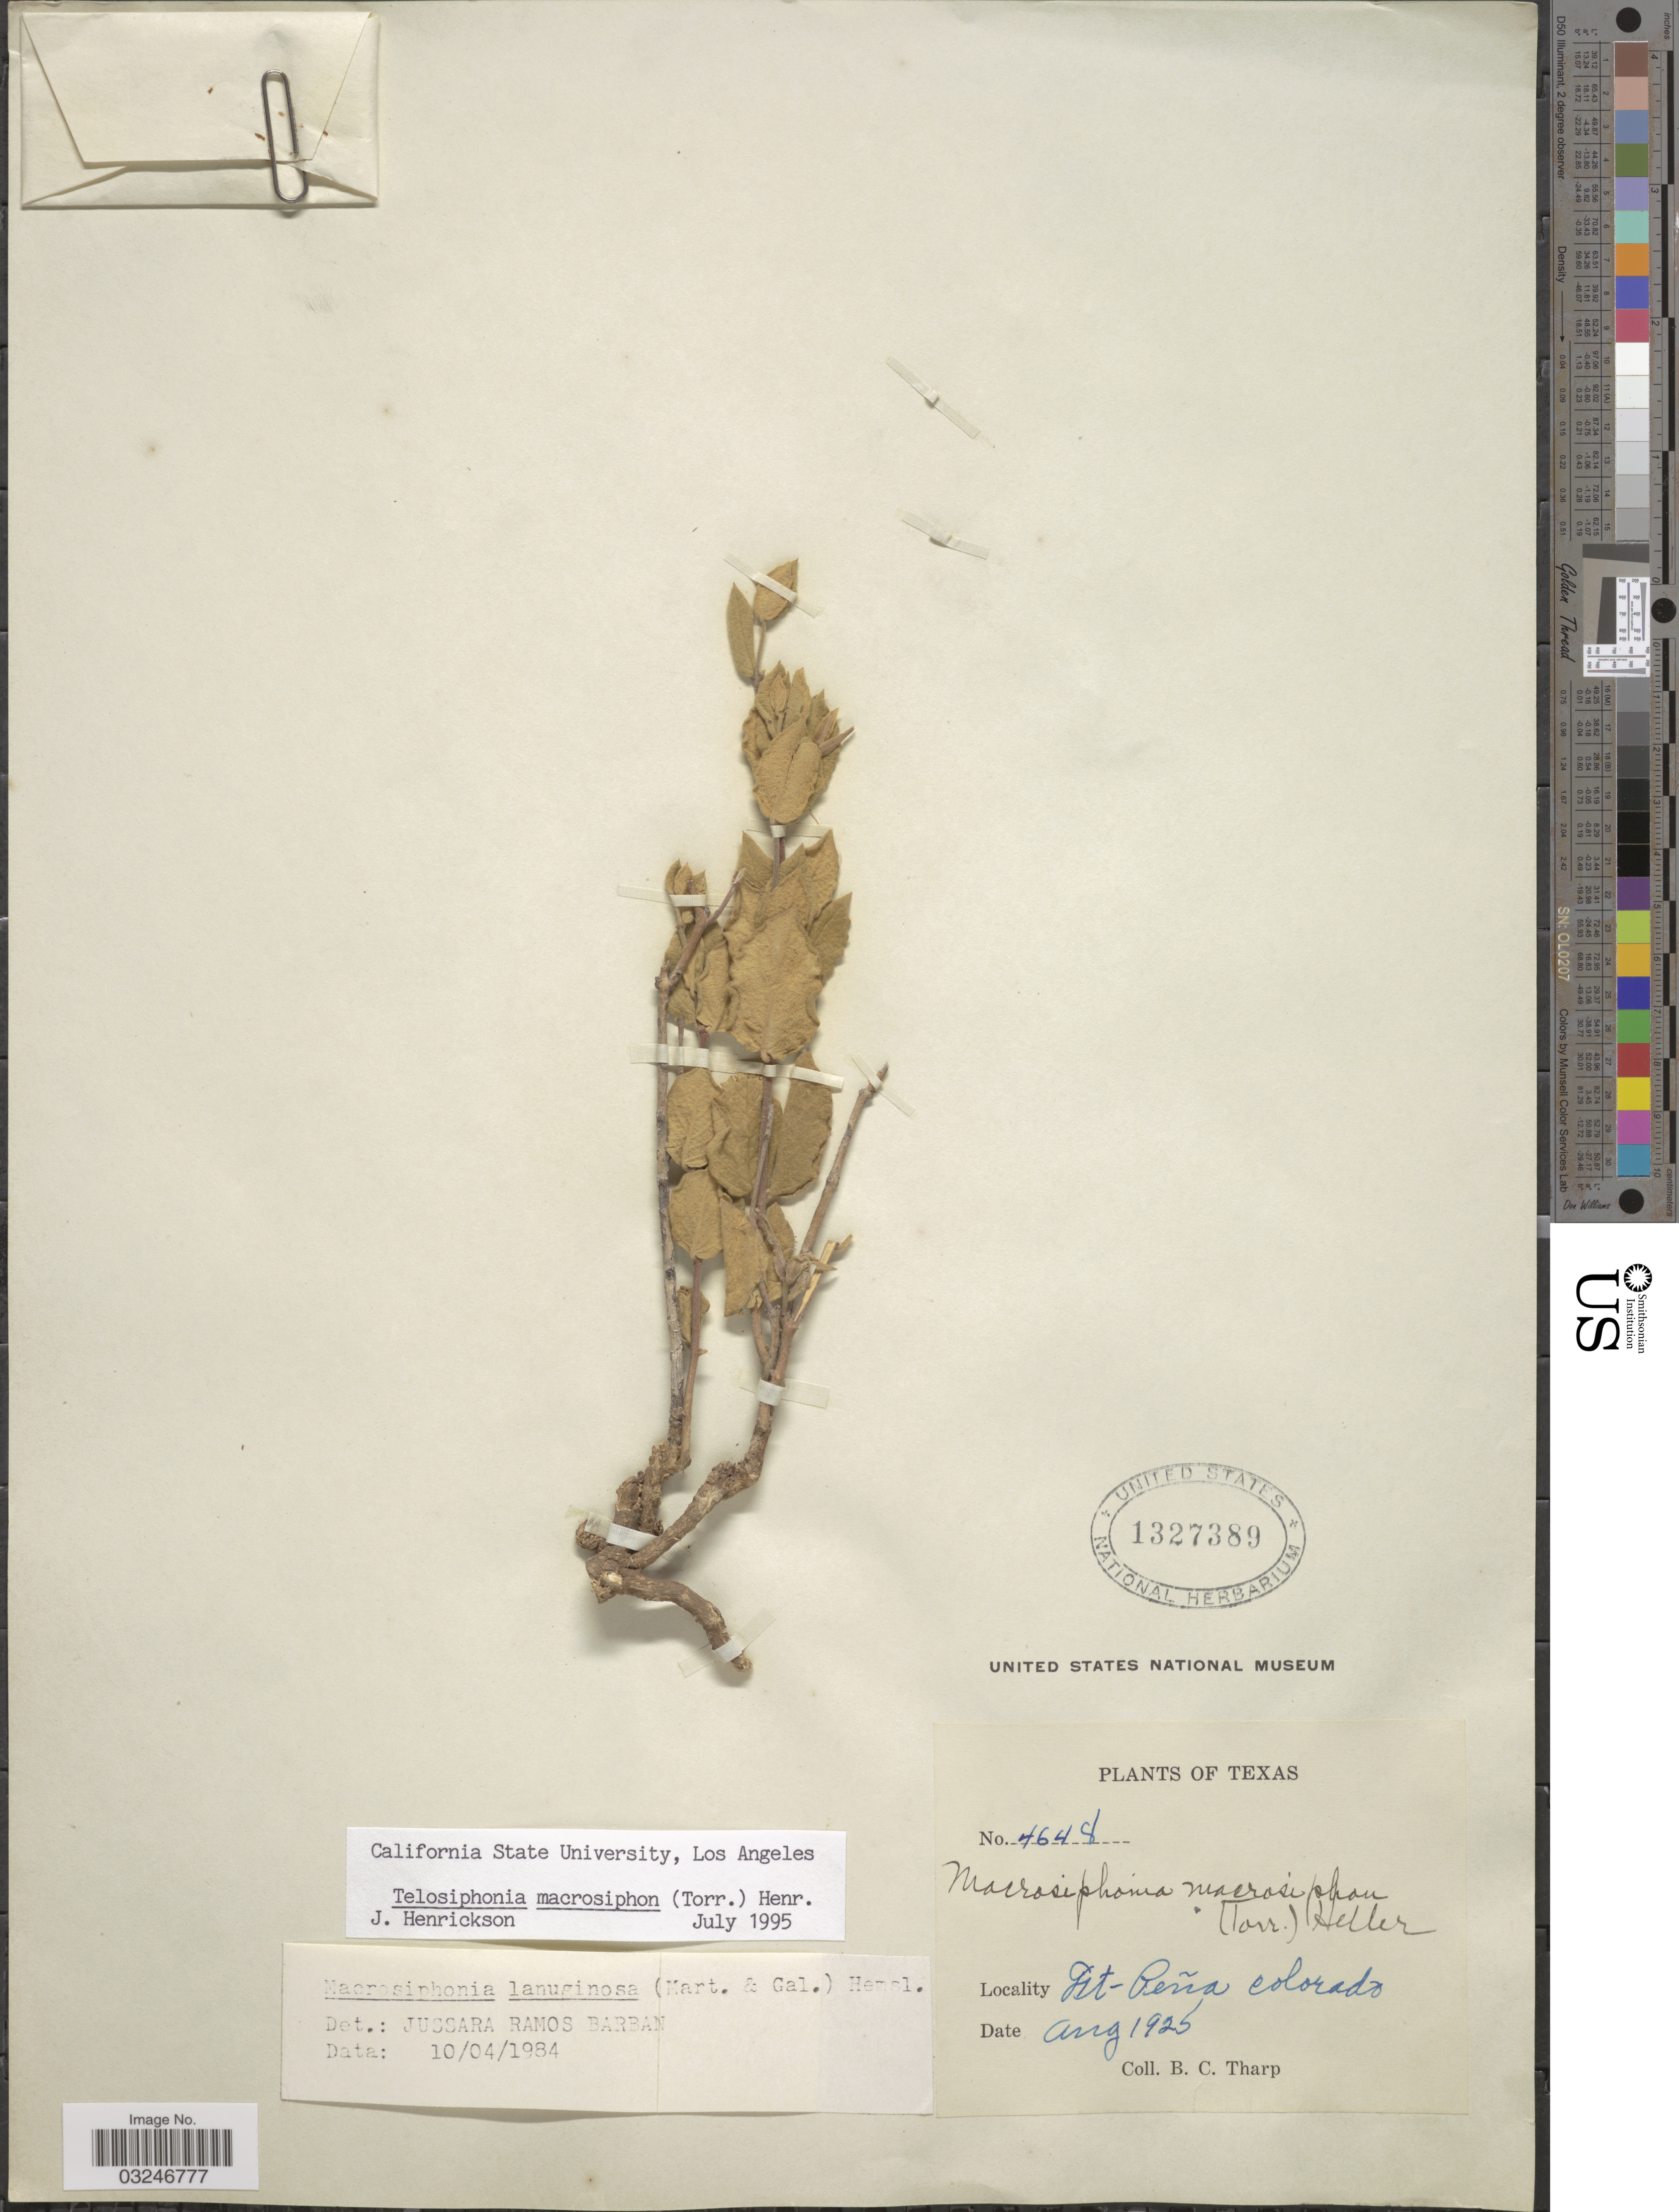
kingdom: Plantae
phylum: Tracheophyta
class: Magnoliopsida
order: Gentianales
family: Apocynaceae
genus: Telosiphonia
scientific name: Telosiphonia macrosiphon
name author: (Torr.) Henrickson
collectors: B. C. Tharp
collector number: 4648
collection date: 1925-08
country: United States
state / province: Colorado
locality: Mt Peña.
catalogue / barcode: US 1327389